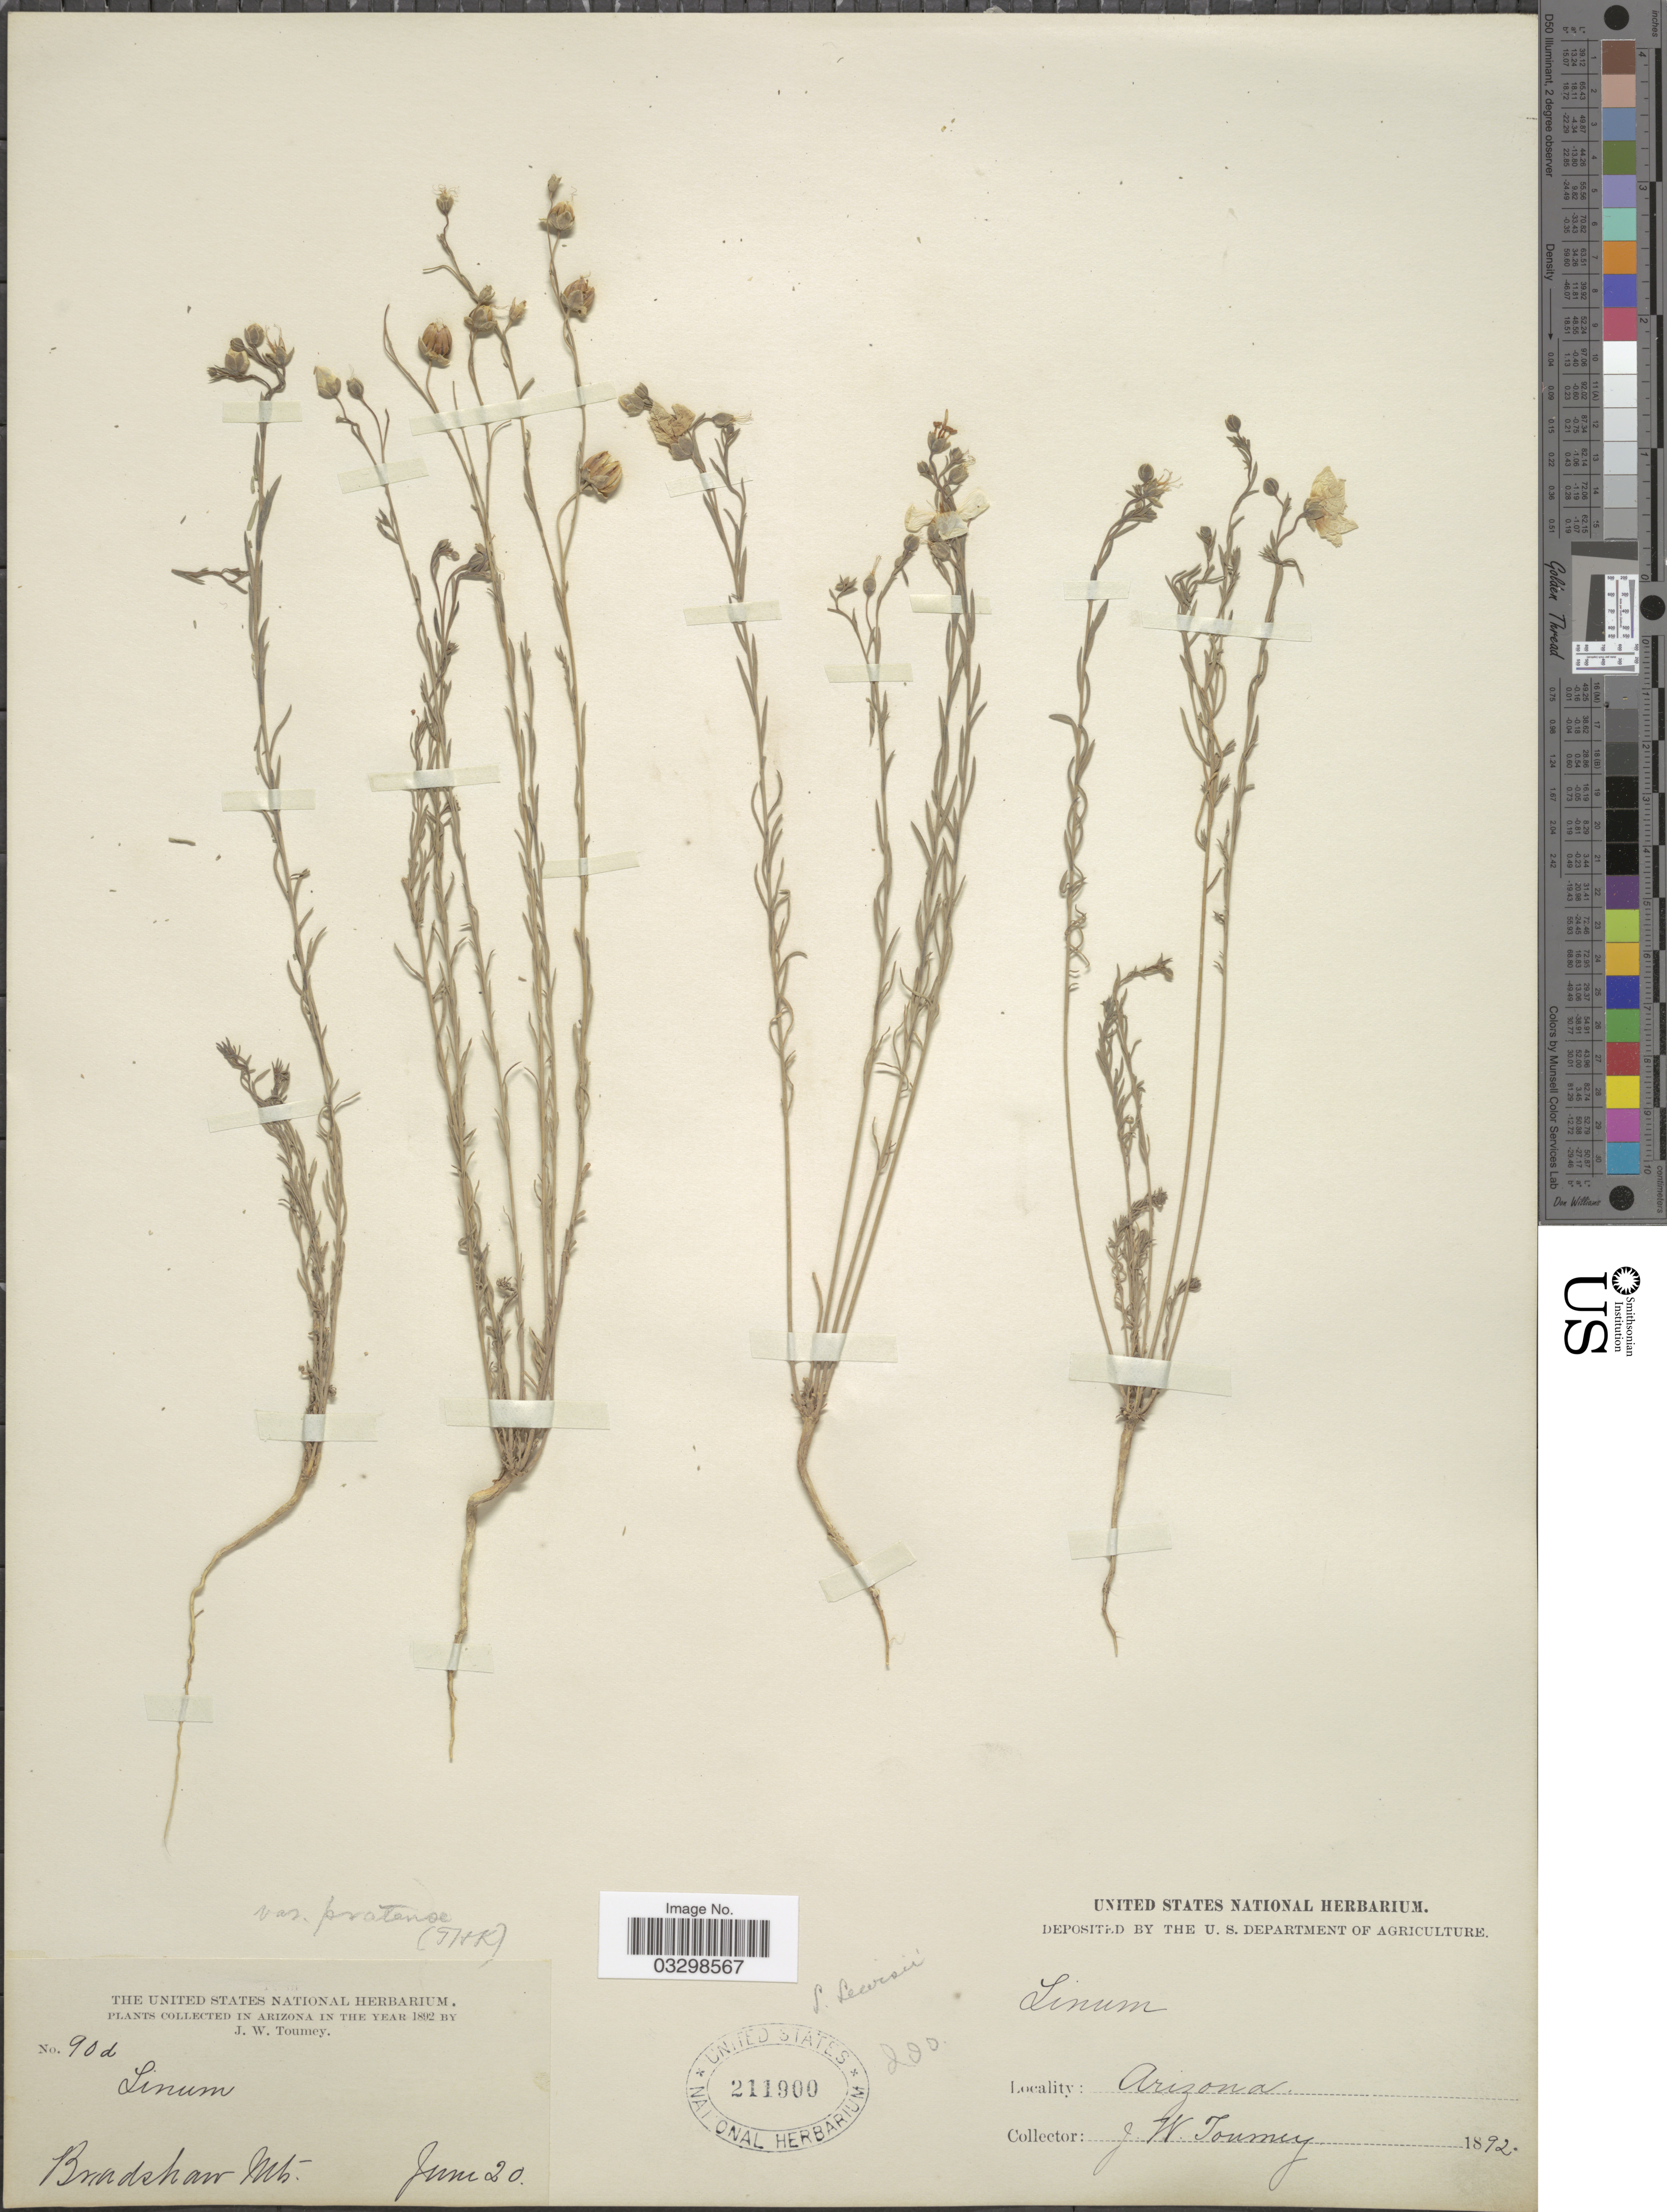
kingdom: Plantae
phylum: Tracheophyta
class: Magnoliopsida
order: Malpighiales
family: Linaceae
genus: Linum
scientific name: Linum lewisii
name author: Pursh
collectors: J. W. Toumey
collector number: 90d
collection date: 1892-06-20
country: United States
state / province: Arizona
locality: Bradshaw Mts.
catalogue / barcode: US 211900